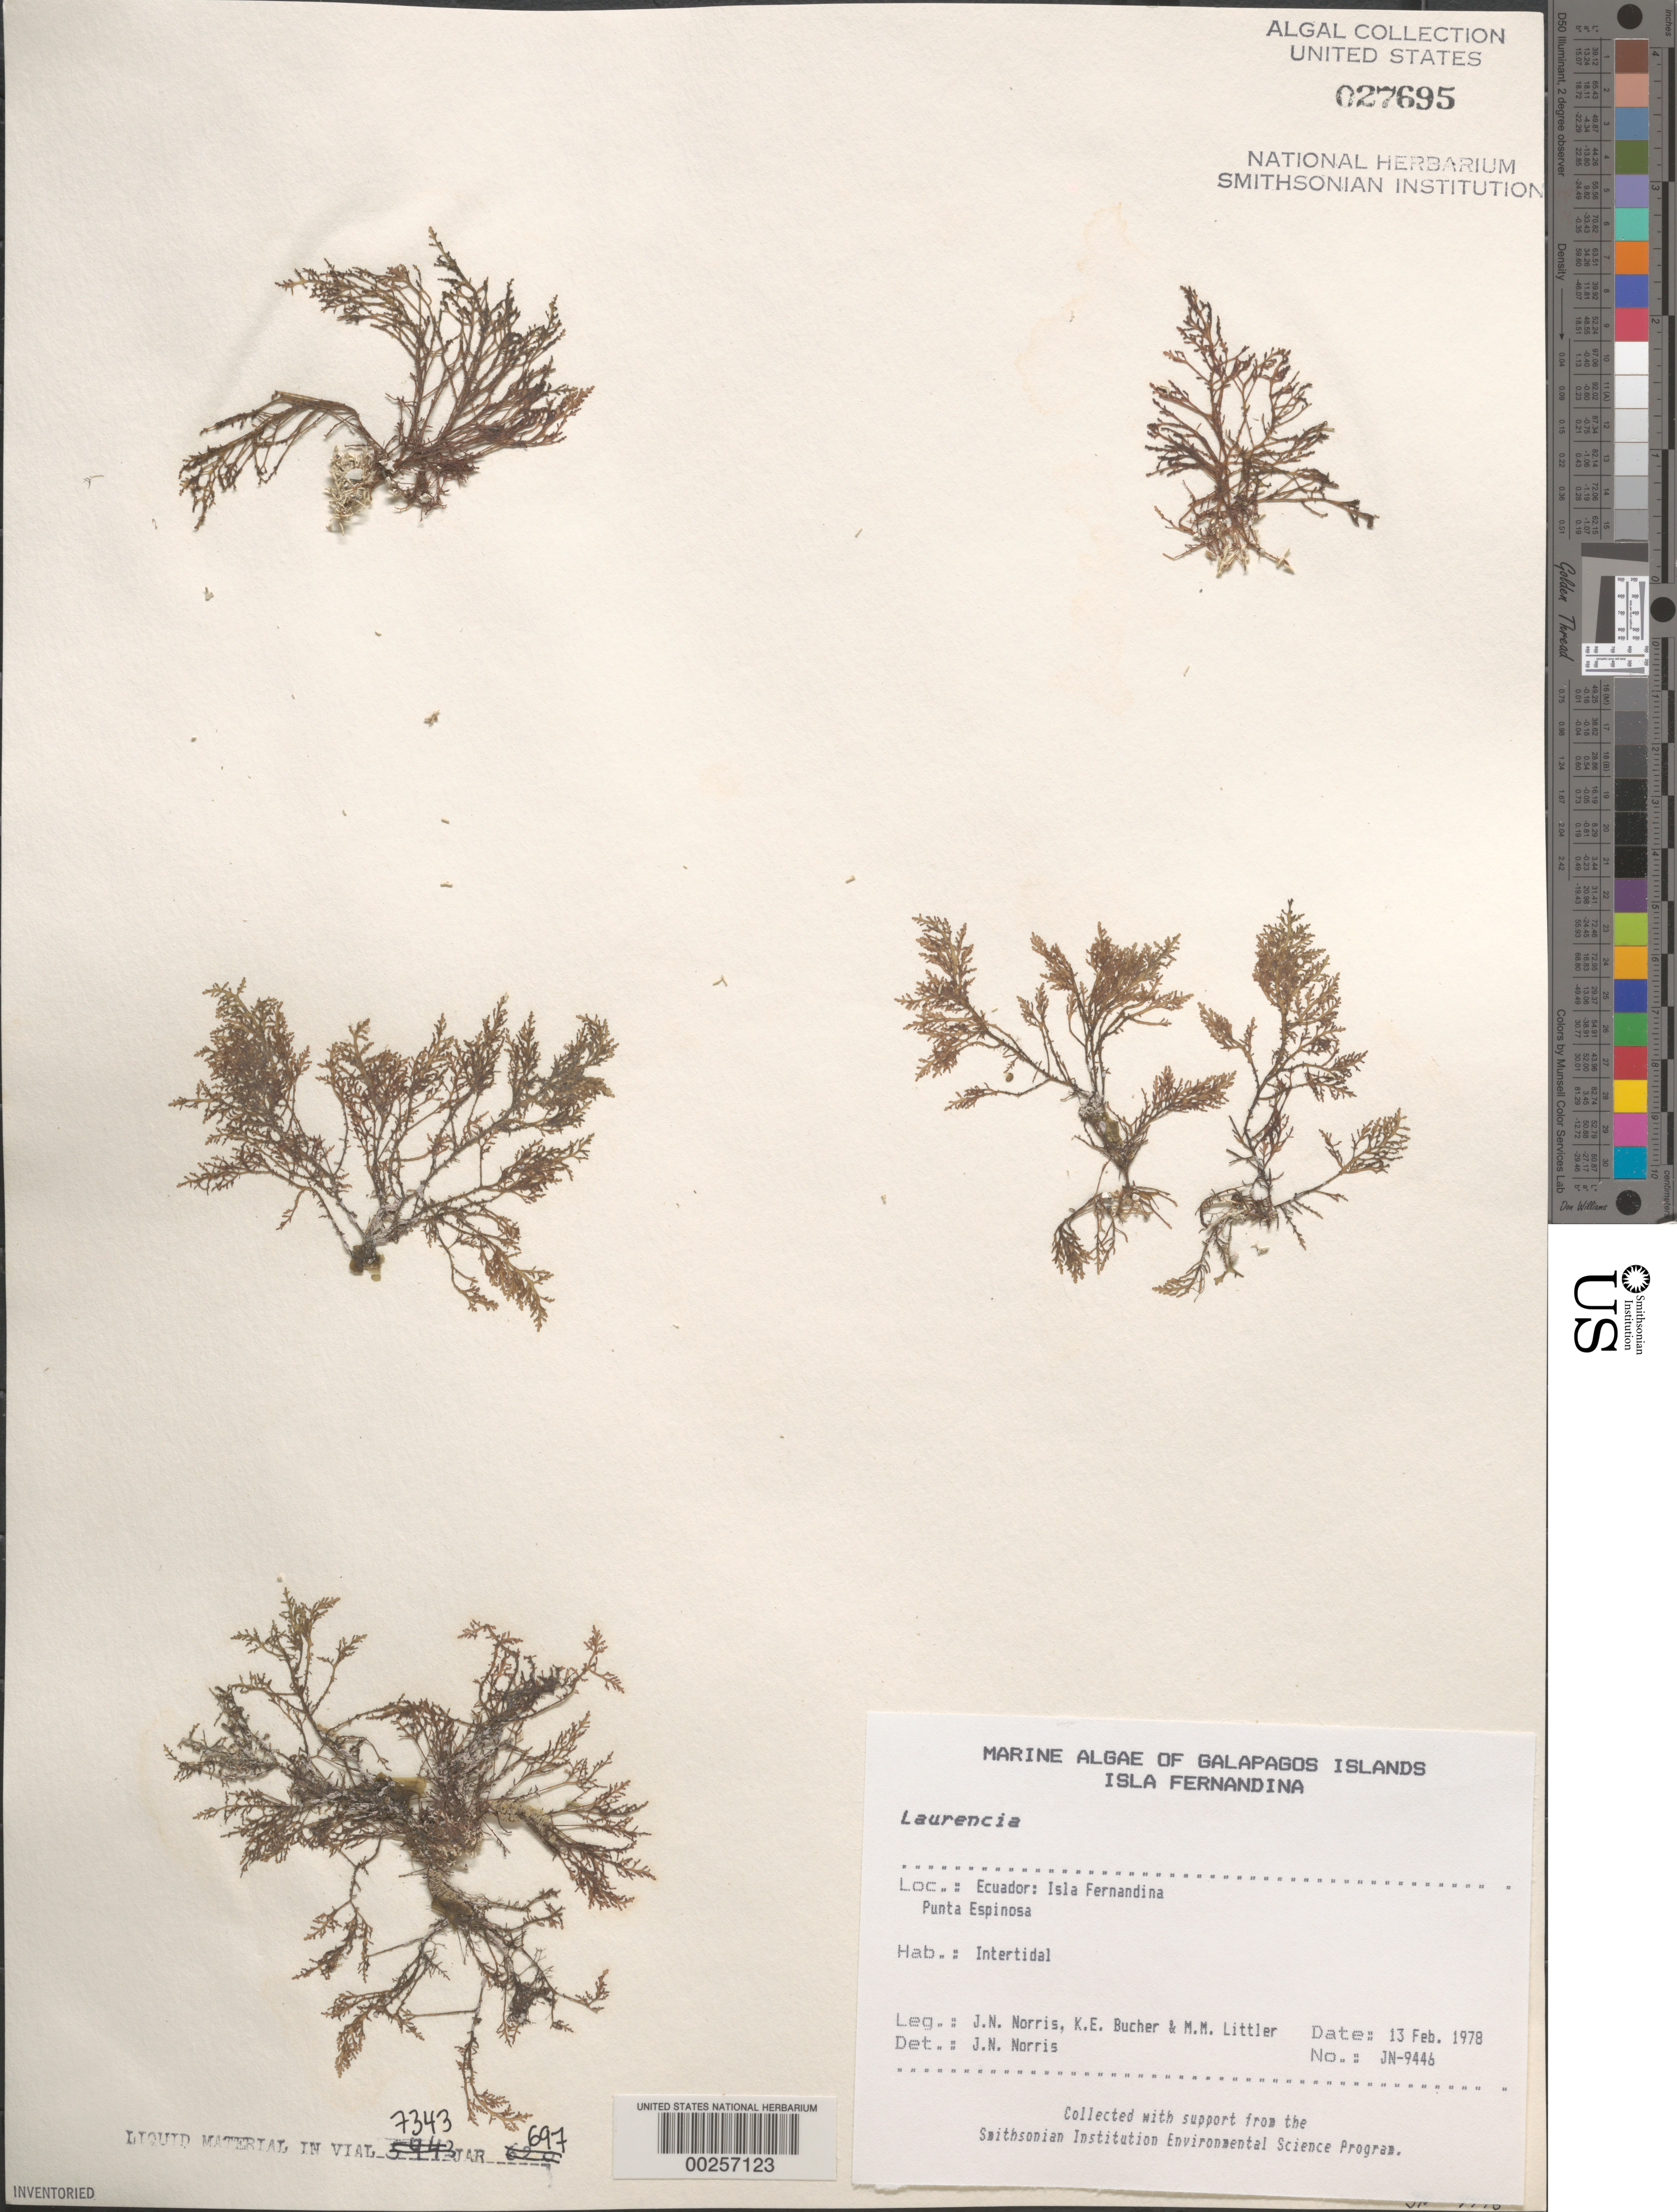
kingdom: Plantae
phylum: Rhodophyta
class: Florideophyceae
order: Ceramiales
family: Rhodomelaceae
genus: Laurencia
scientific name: Laurencia sp.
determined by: Norris, James N.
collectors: J. N. Norris, K. E. Bucher & M. M. Littler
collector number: JN-9446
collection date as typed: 13 Feb 1978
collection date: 1978-02-13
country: Ecuador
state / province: Colón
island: Fernandina [Narborough]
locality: Punta Espinosa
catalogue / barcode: US 27695